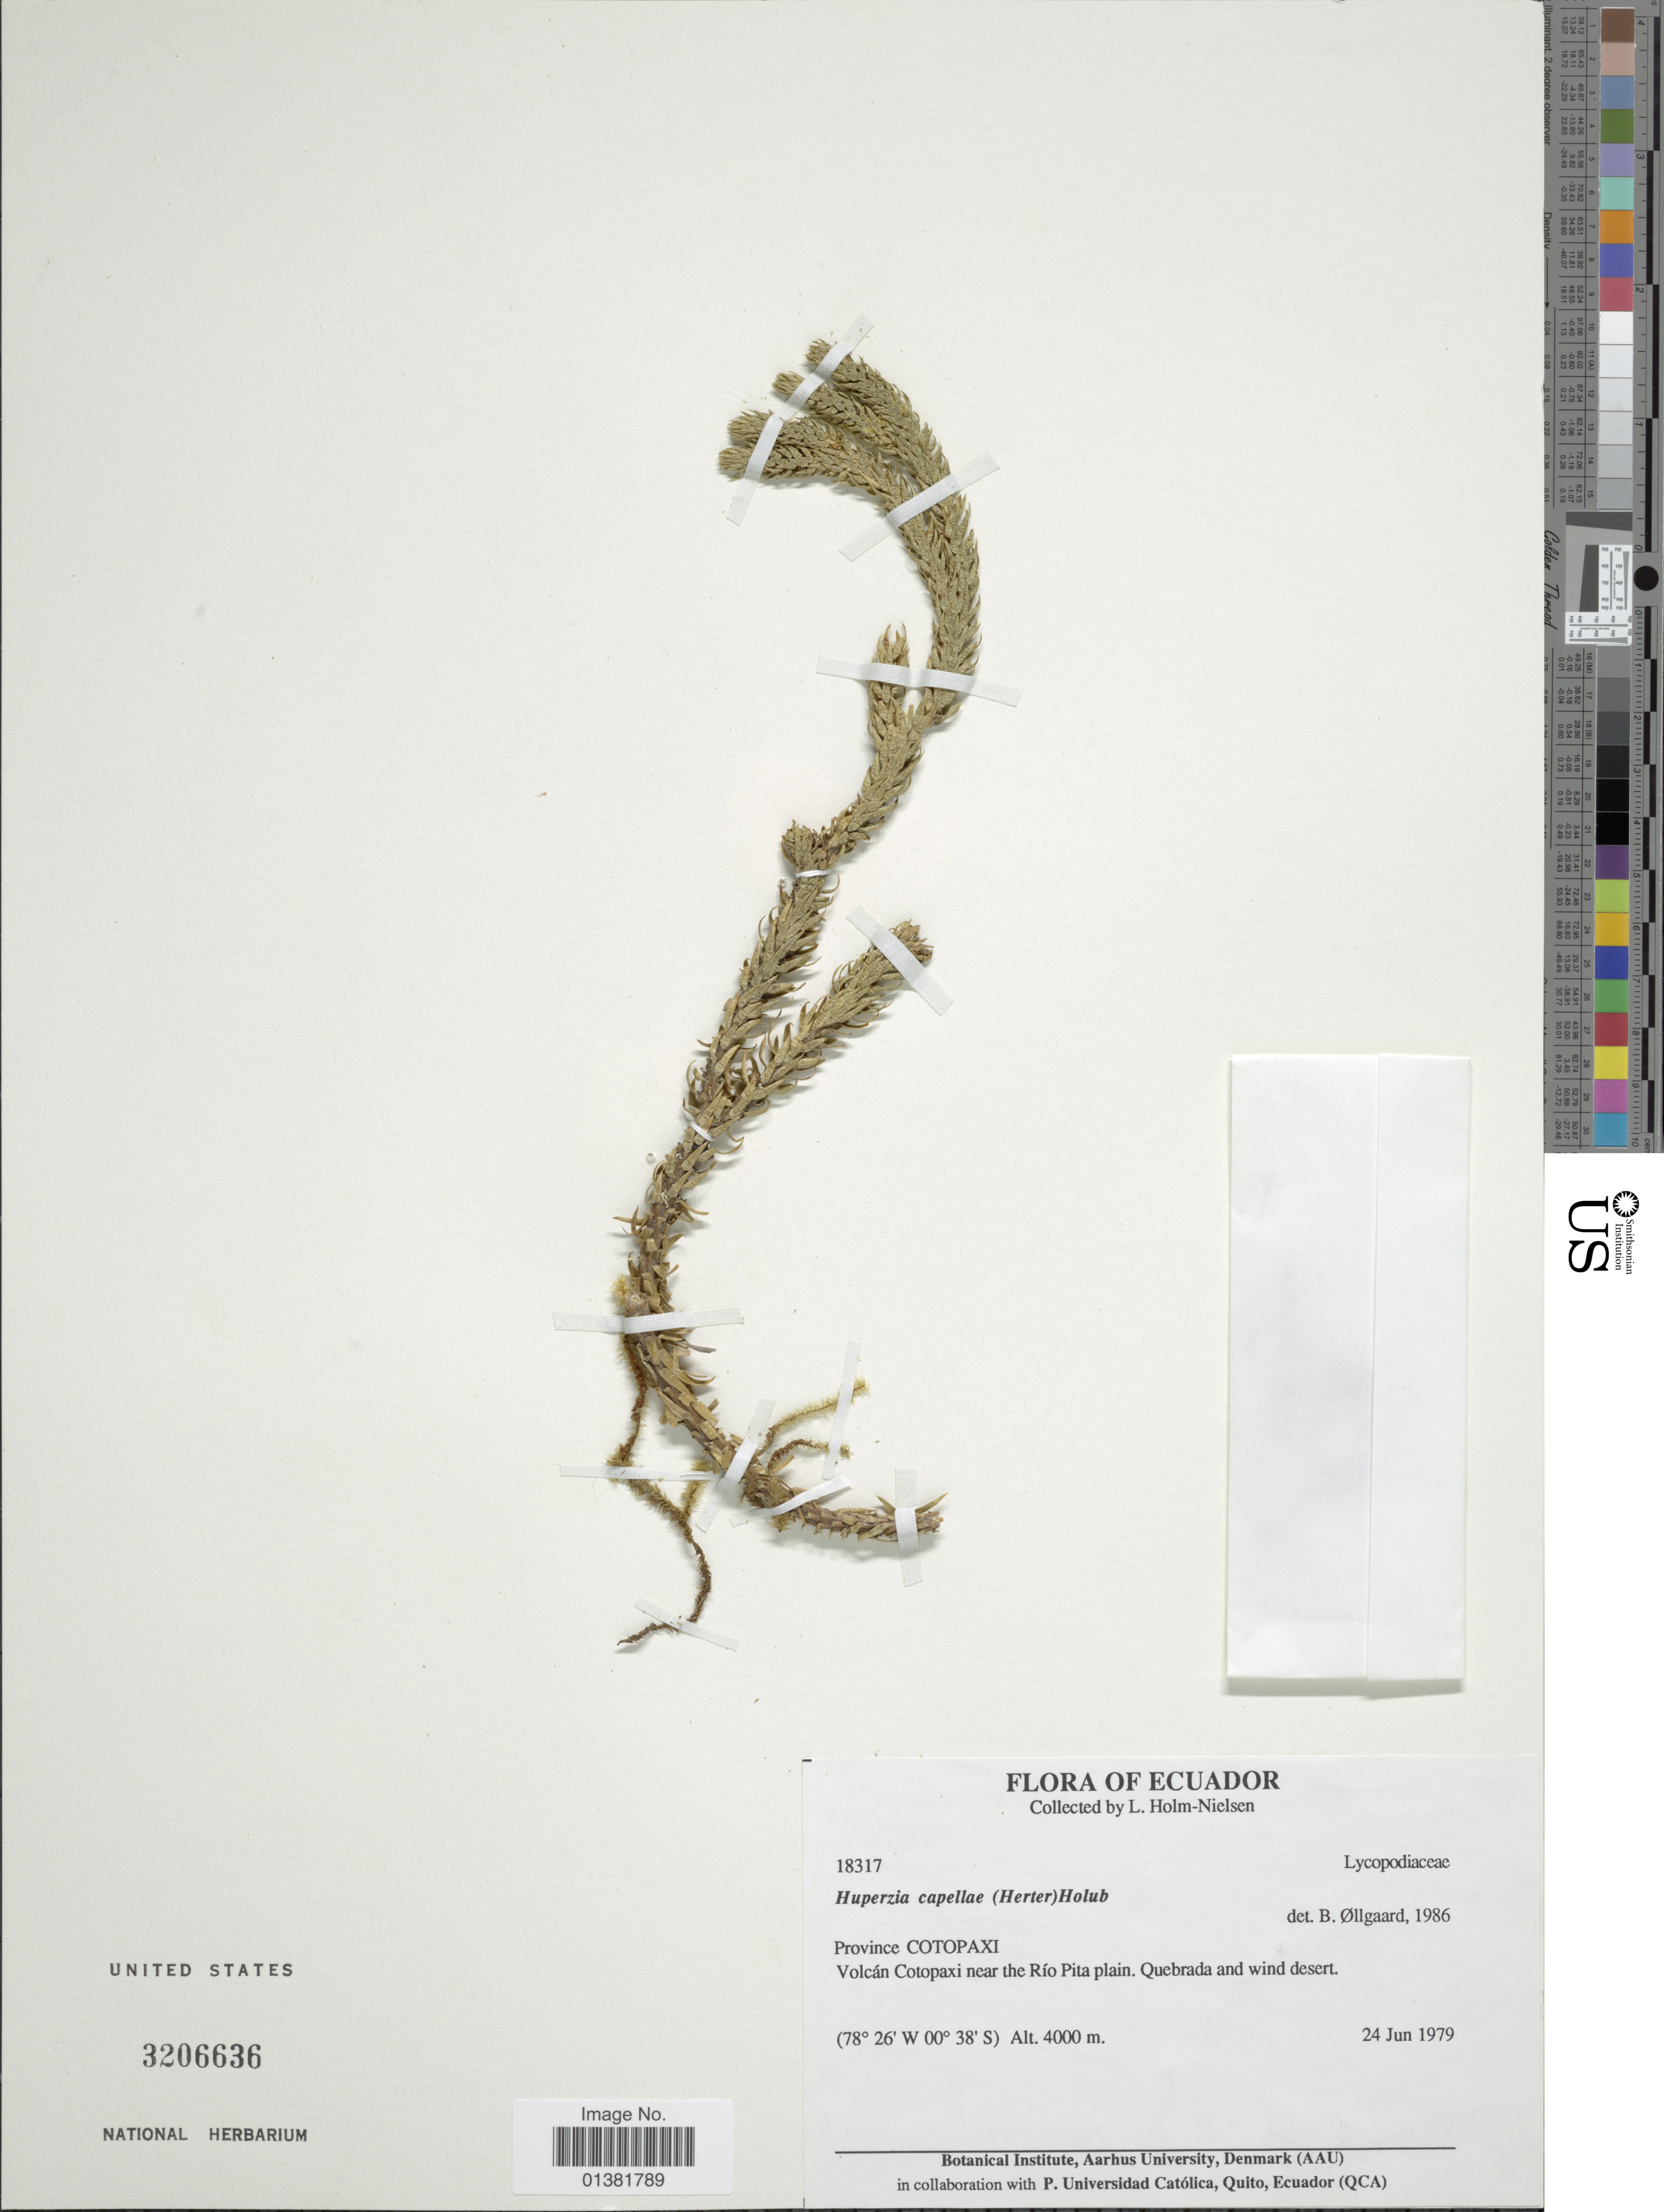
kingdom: Plantae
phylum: Tracheophyta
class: Lycopodiopsida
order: Lycopodiales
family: Lycopodiaceae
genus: Phlegmariurus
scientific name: Phlegmariurus capellae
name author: (Herter) B. Øllg.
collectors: L. B. Holm-Nielsen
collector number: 18317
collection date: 1979-06-24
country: Ecuador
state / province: Cotopaxi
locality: Volcán Cotopaxi near the Río Pita plain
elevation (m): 4000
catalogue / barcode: US 3206636